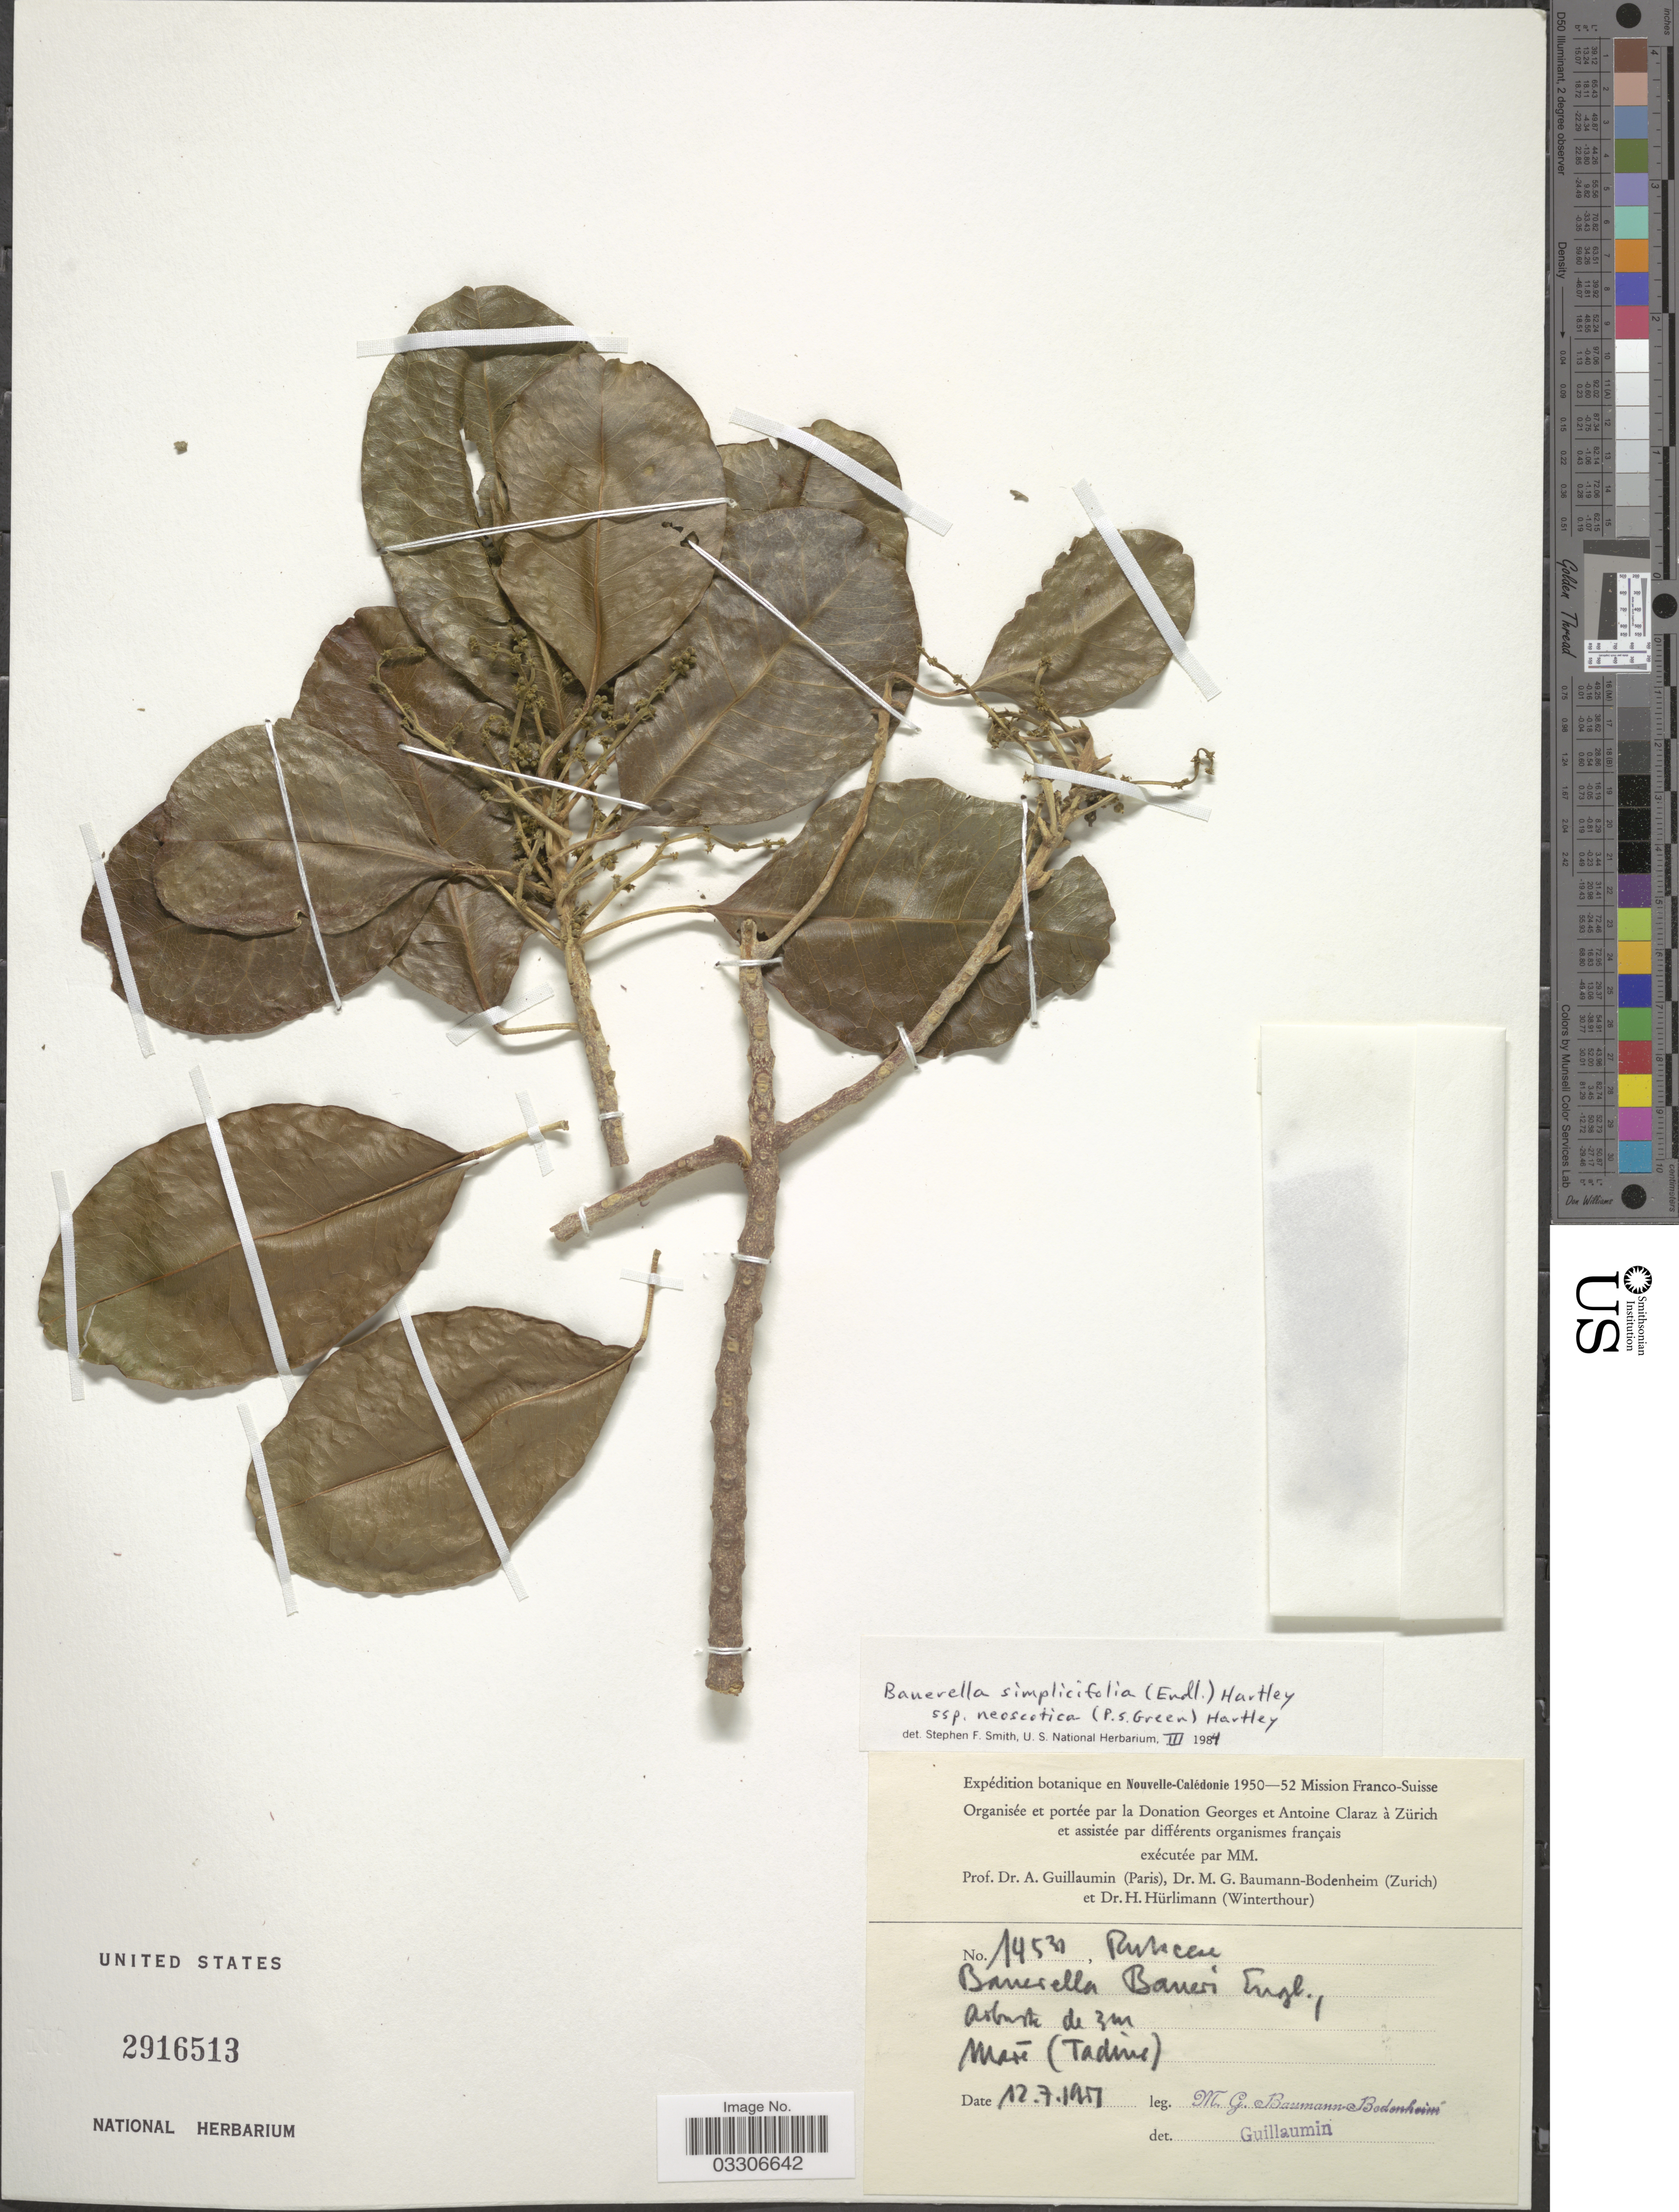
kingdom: Plantae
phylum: Tracheophyta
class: Magnoliopsida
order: Sapindales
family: Rutaceae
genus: Sarcomelicope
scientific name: Sarcomelicope simplicifolia subsp. neoscotica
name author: (McGill. & P.S. Green) T.G. Hartley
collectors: M. G. Baumann-Bodenheim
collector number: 14530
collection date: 1951-07-12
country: New Caledonia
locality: Nouvelle-Calédonie. Maré (Tadine).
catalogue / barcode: US 2916513